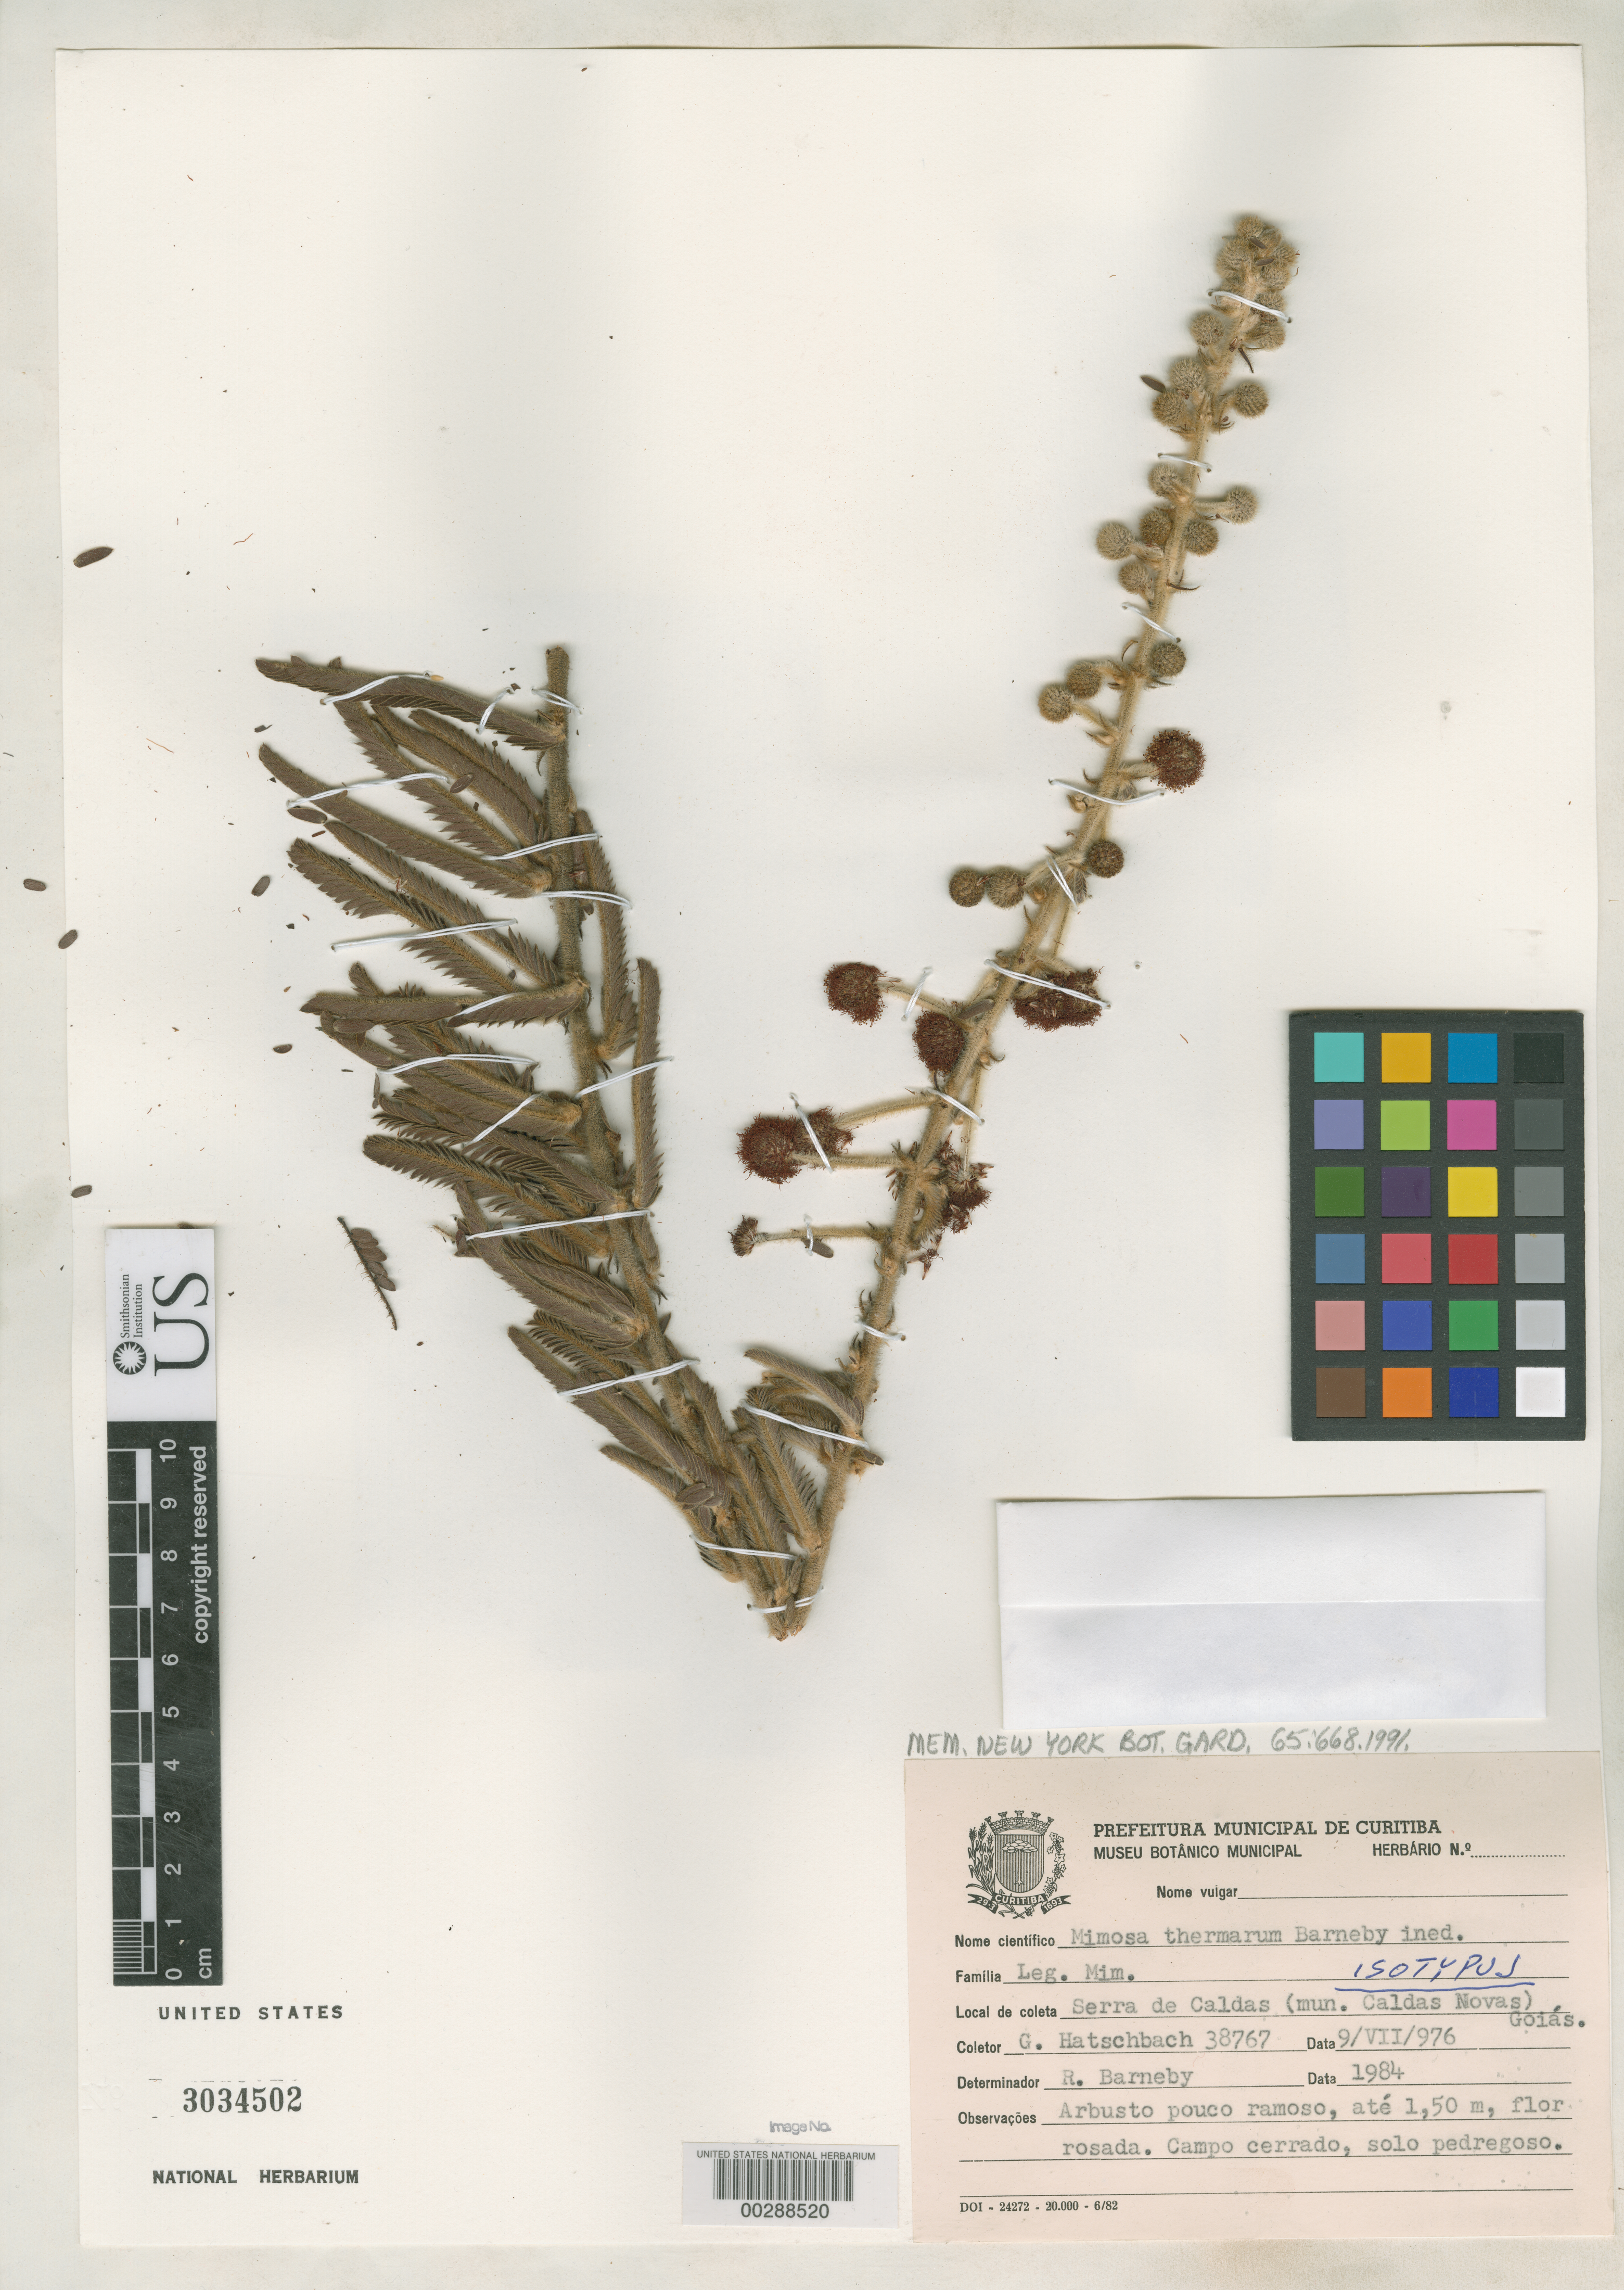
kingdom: Plantae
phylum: Tracheophyta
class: Magnoliopsida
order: Fabales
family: Fabaceae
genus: Mimosa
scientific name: Mimosa thermarum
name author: Barneby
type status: Isotype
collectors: G. Hatschbach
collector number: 38767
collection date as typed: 09 Jul 1976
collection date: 1976-07-09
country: Brazil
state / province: Goiás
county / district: Caldas Novas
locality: Serra de Caldas.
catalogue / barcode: US 3034502